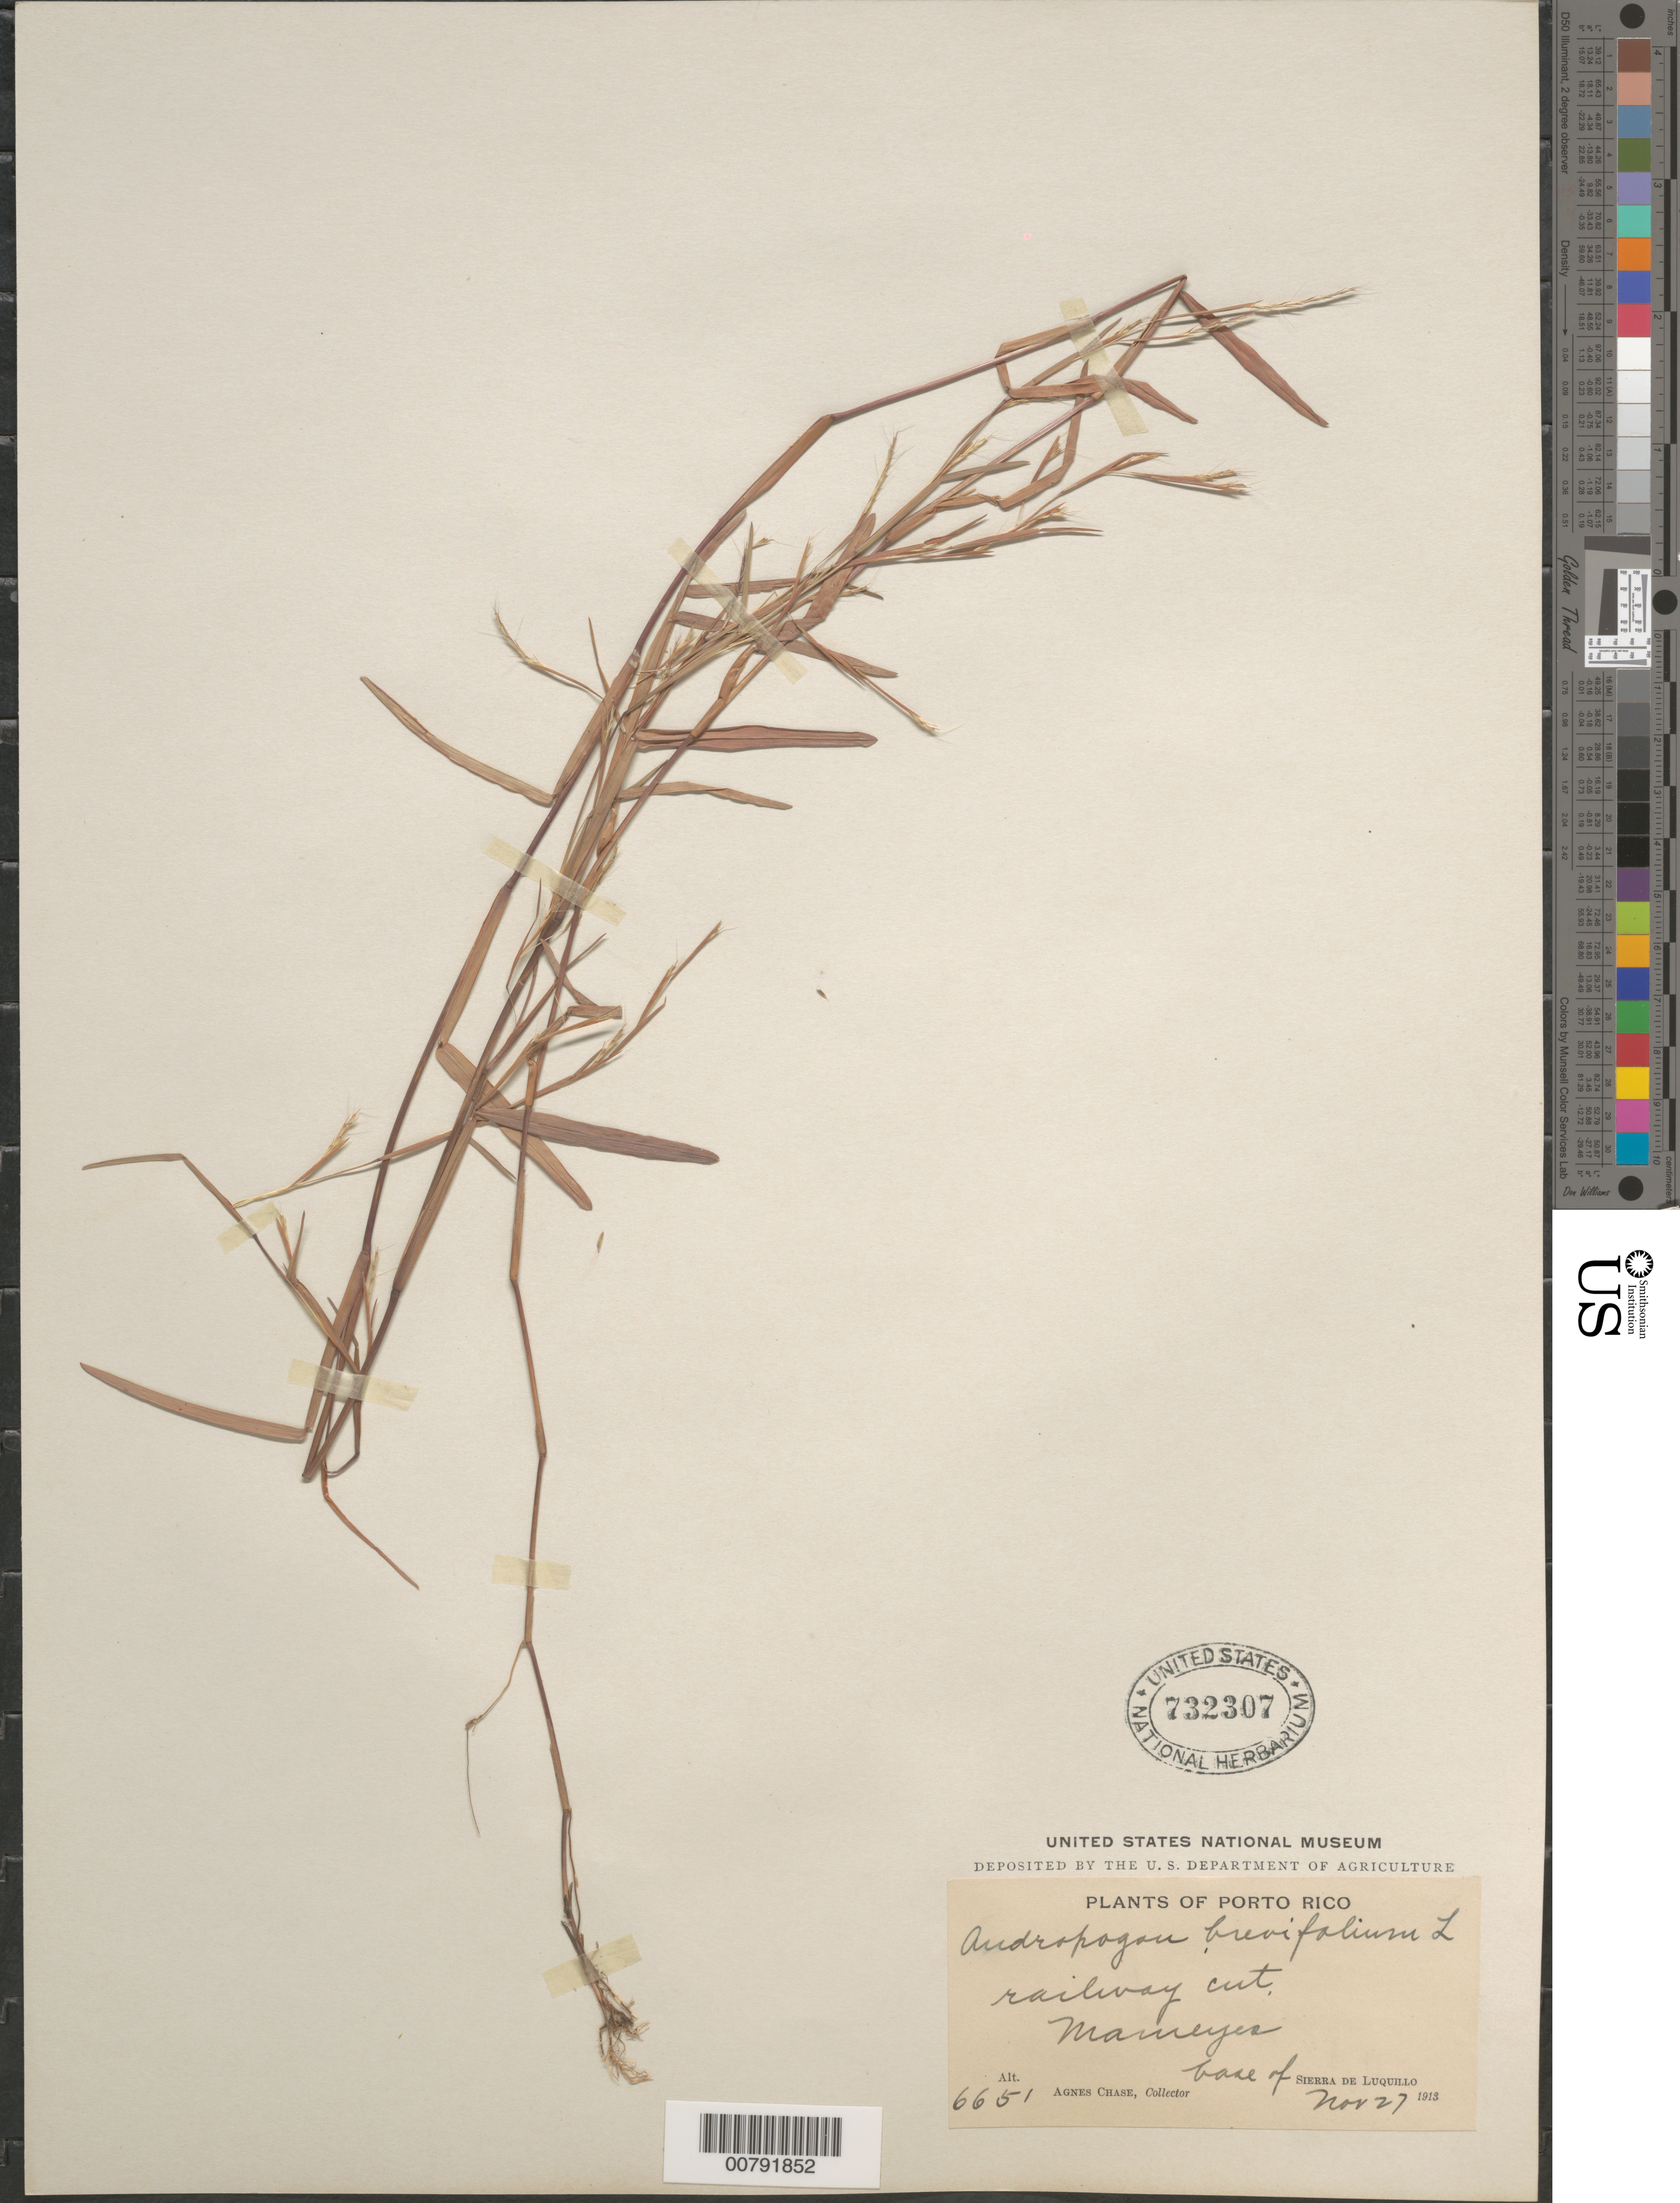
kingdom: Plantae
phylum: Tracheophyta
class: Liliopsida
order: Poales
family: Poaceae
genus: Schizachyrium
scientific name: Schizachyrium brevifolium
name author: (Sw.) Nees ex Büse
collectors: A. Chase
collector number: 6651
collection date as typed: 27 Nov 1913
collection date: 1913-11-27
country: Puerto Rico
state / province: Luquillo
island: Puerto Rico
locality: Sierra de Luquillo, at base, Mameyea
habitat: Railway cut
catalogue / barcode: US 732307